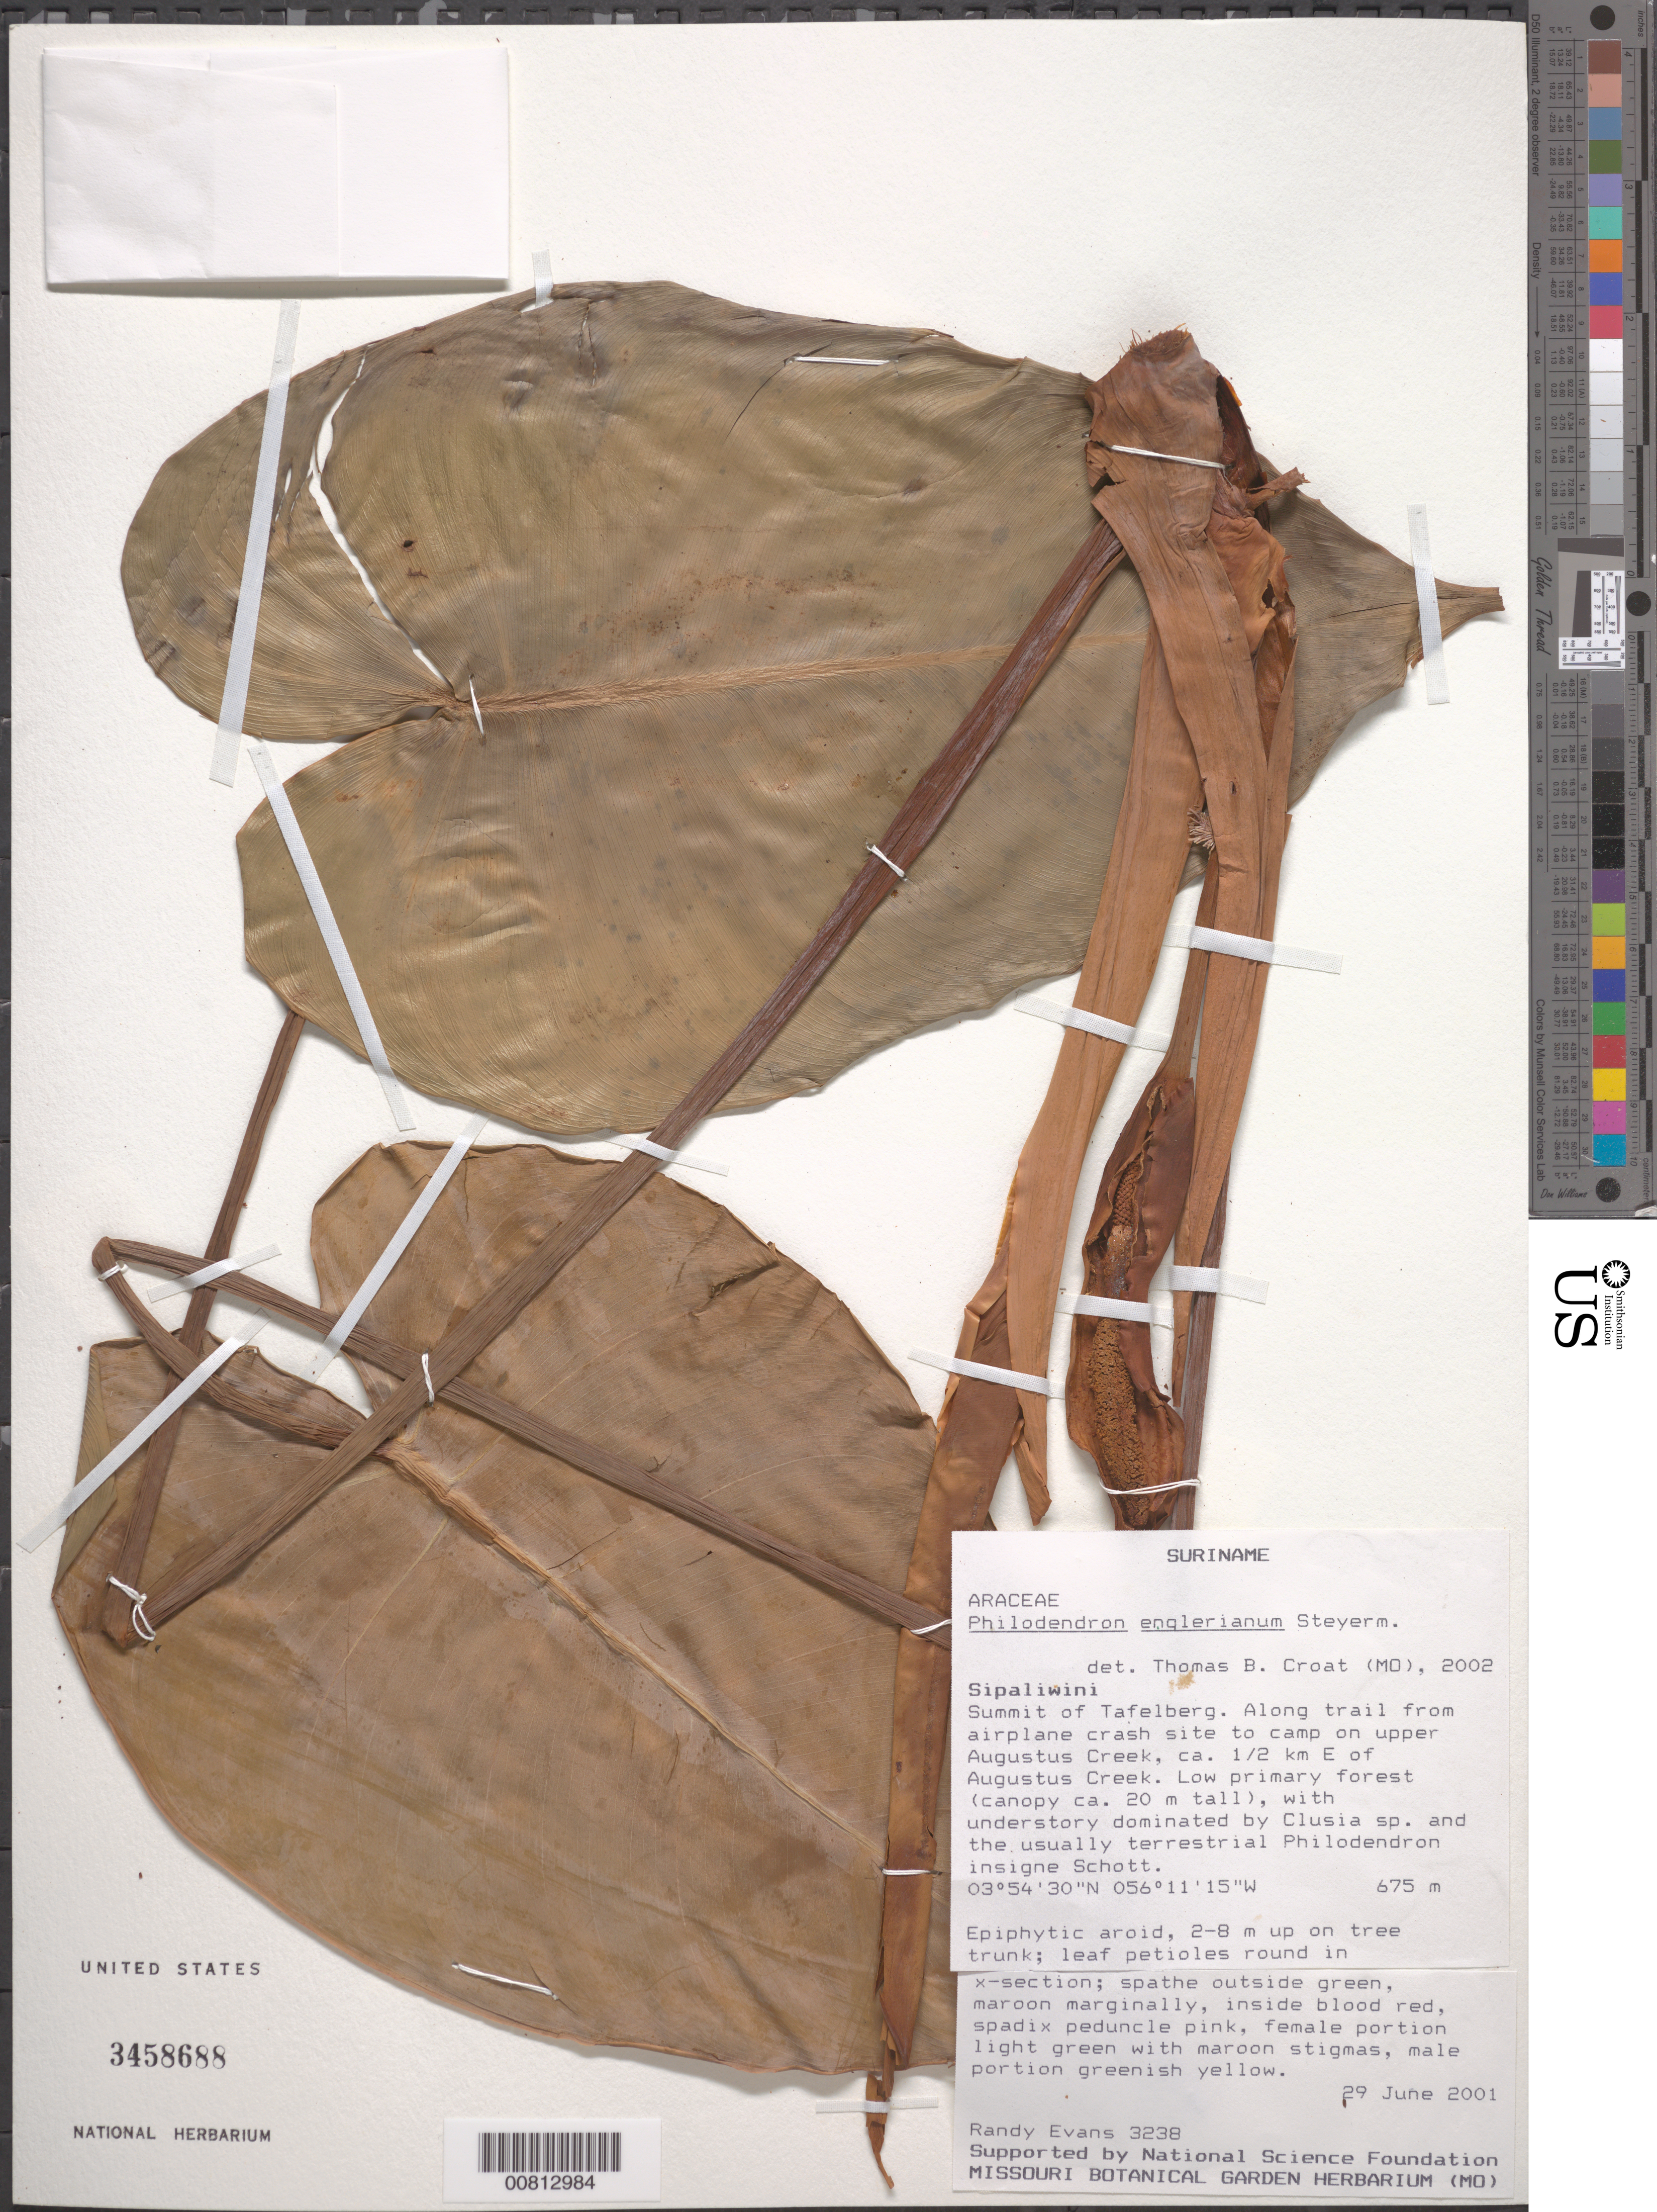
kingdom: Plantae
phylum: Tracheophyta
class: Liliopsida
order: Alismatales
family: Araceae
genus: Philodendron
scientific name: Philodendron englerianum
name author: Steyerm.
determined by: Croat, Thomas B., Missouri Botanical Garden (MO)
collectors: R. Evans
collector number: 3238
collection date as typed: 29-Jun-01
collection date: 2001-06-29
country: Suriname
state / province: Sipaliwini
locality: Tafelberg (Table Mountain), summit, ca. 0.5 km E of Augustus Creek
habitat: Low primary forest (canopy ca. 20 m tall), with understory dominated by Clusia sp. and the usually terrestrial Philodendron insigne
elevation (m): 675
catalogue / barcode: US 3458688